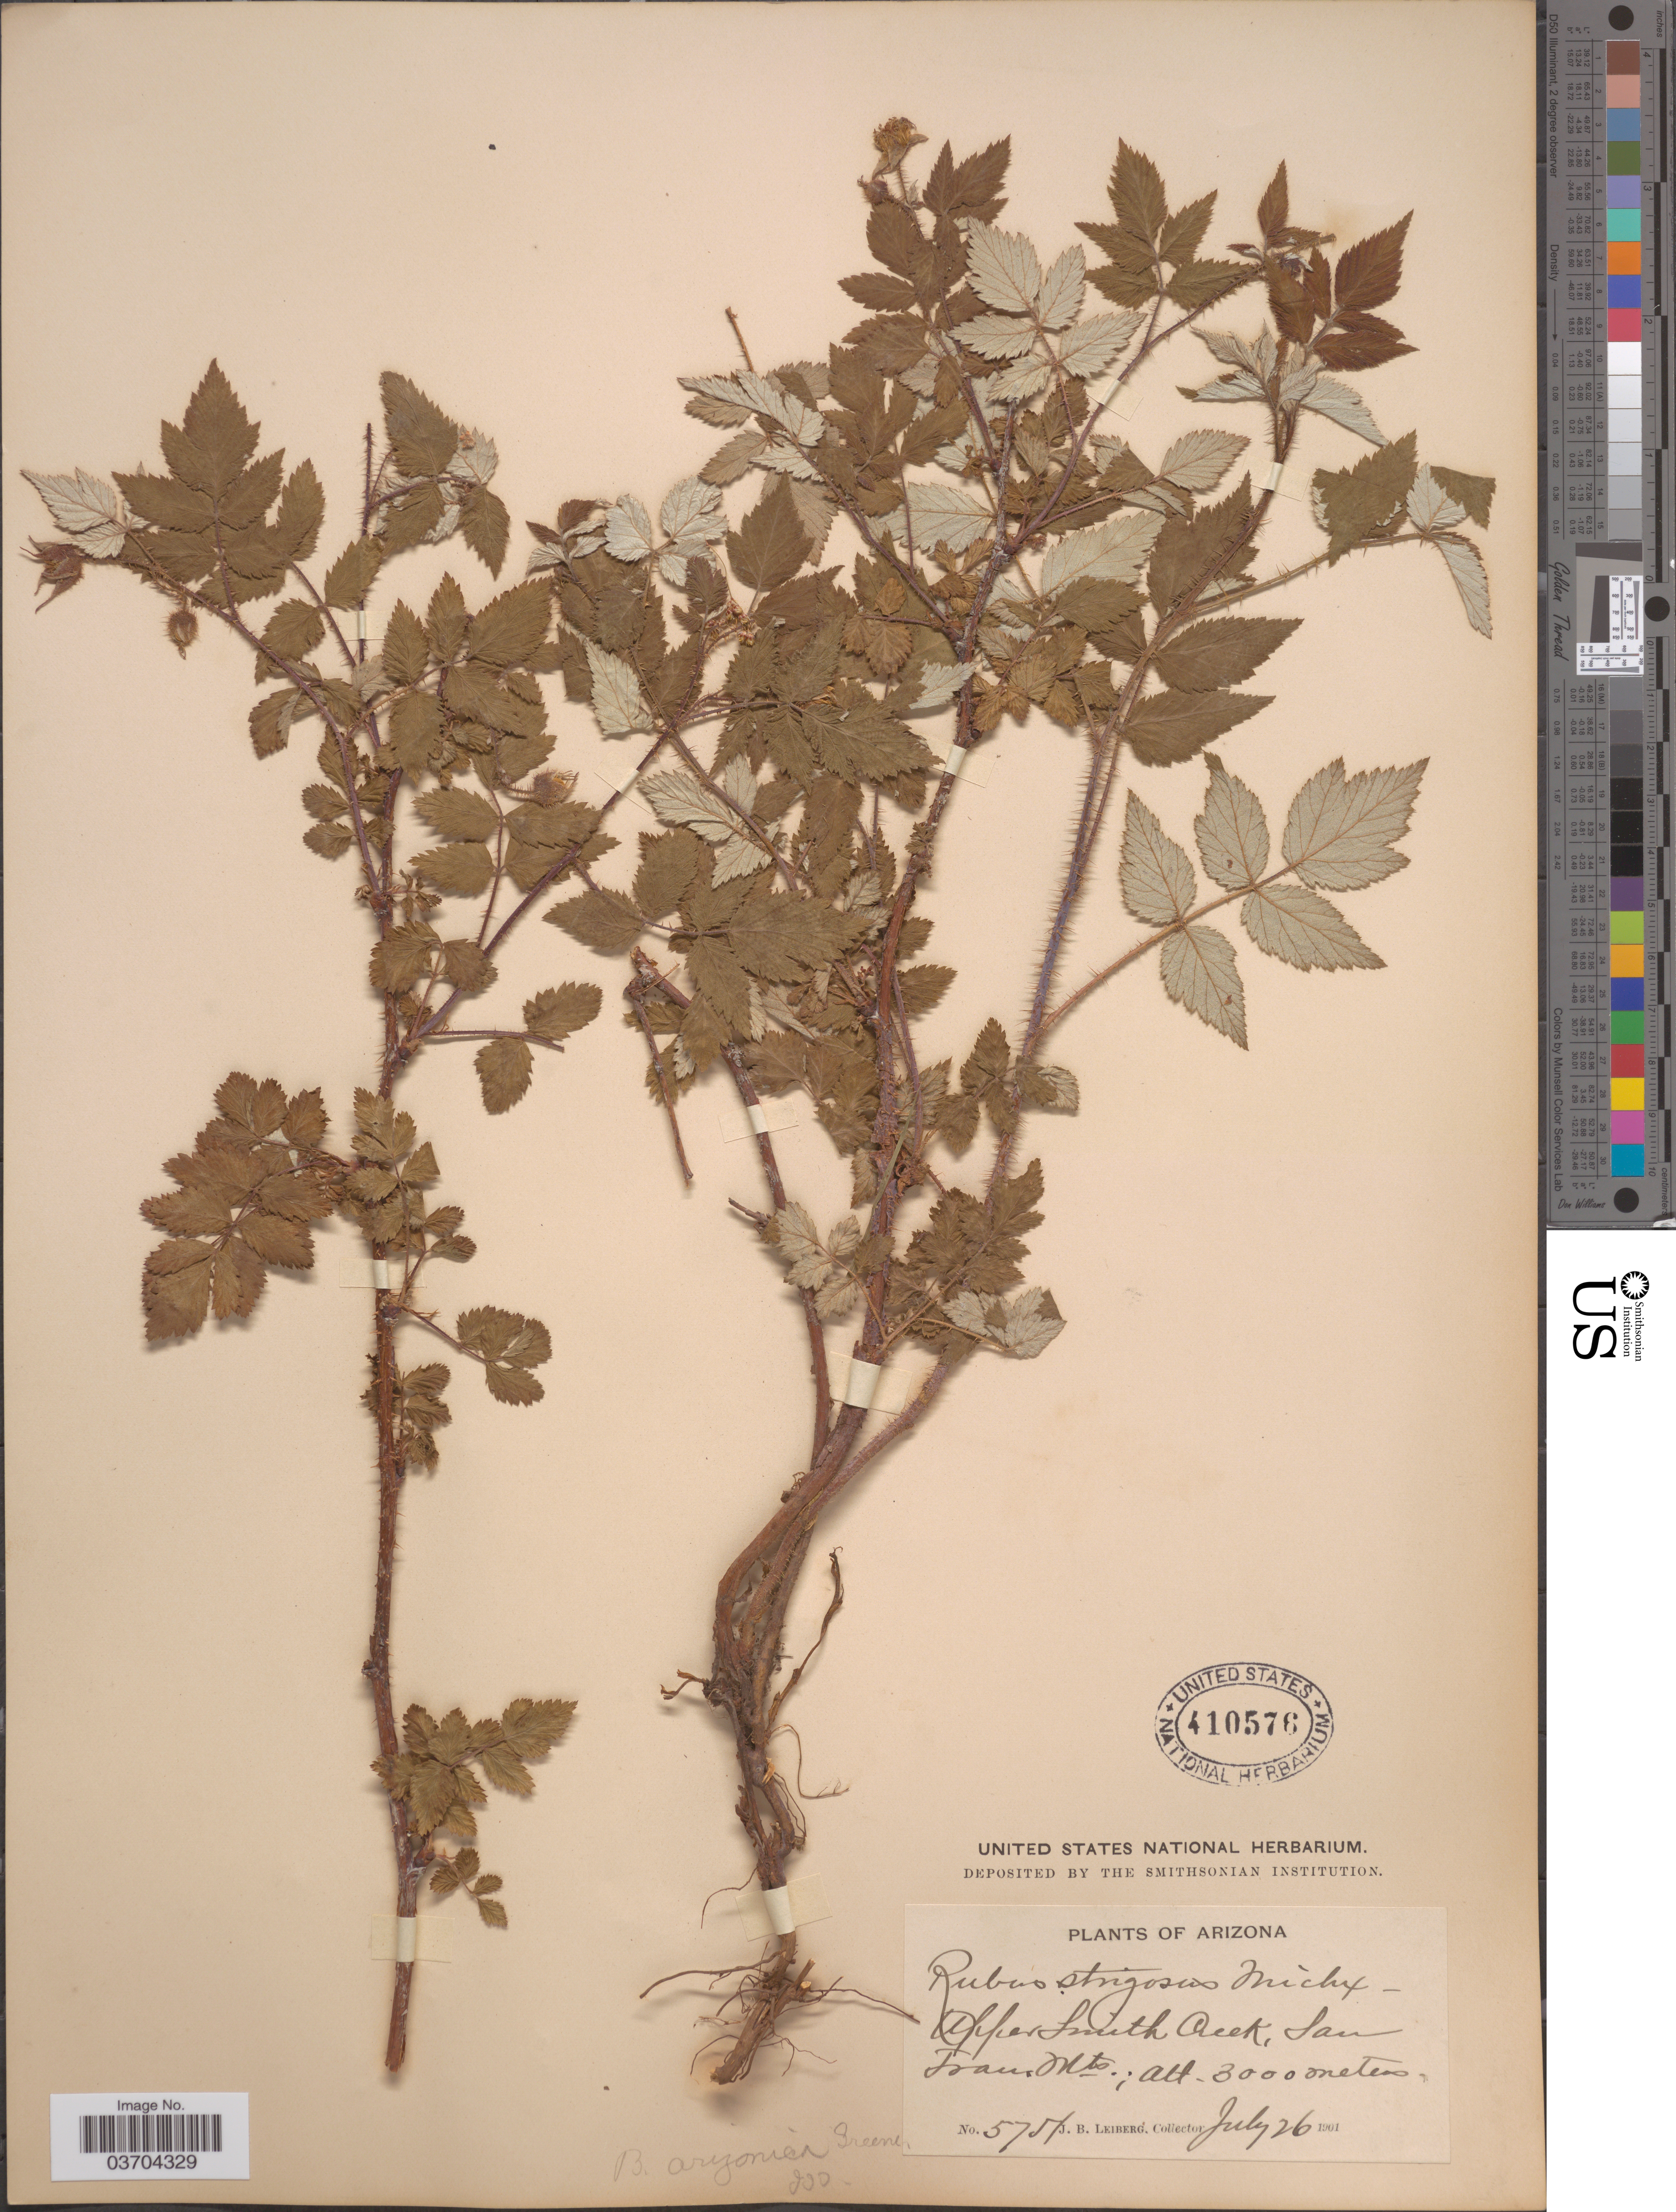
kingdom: Plantae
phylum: Tracheophyta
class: Magnoliopsida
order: Rosales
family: Rosaceae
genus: Rubus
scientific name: Rubus arizonicus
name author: (Greene) Rydb.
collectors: J. B. Leiberg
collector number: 5751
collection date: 1901-07-26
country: United States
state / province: Arizona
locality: Upper Smith Creek San Fran. Mts.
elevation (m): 3000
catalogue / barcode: US 410576